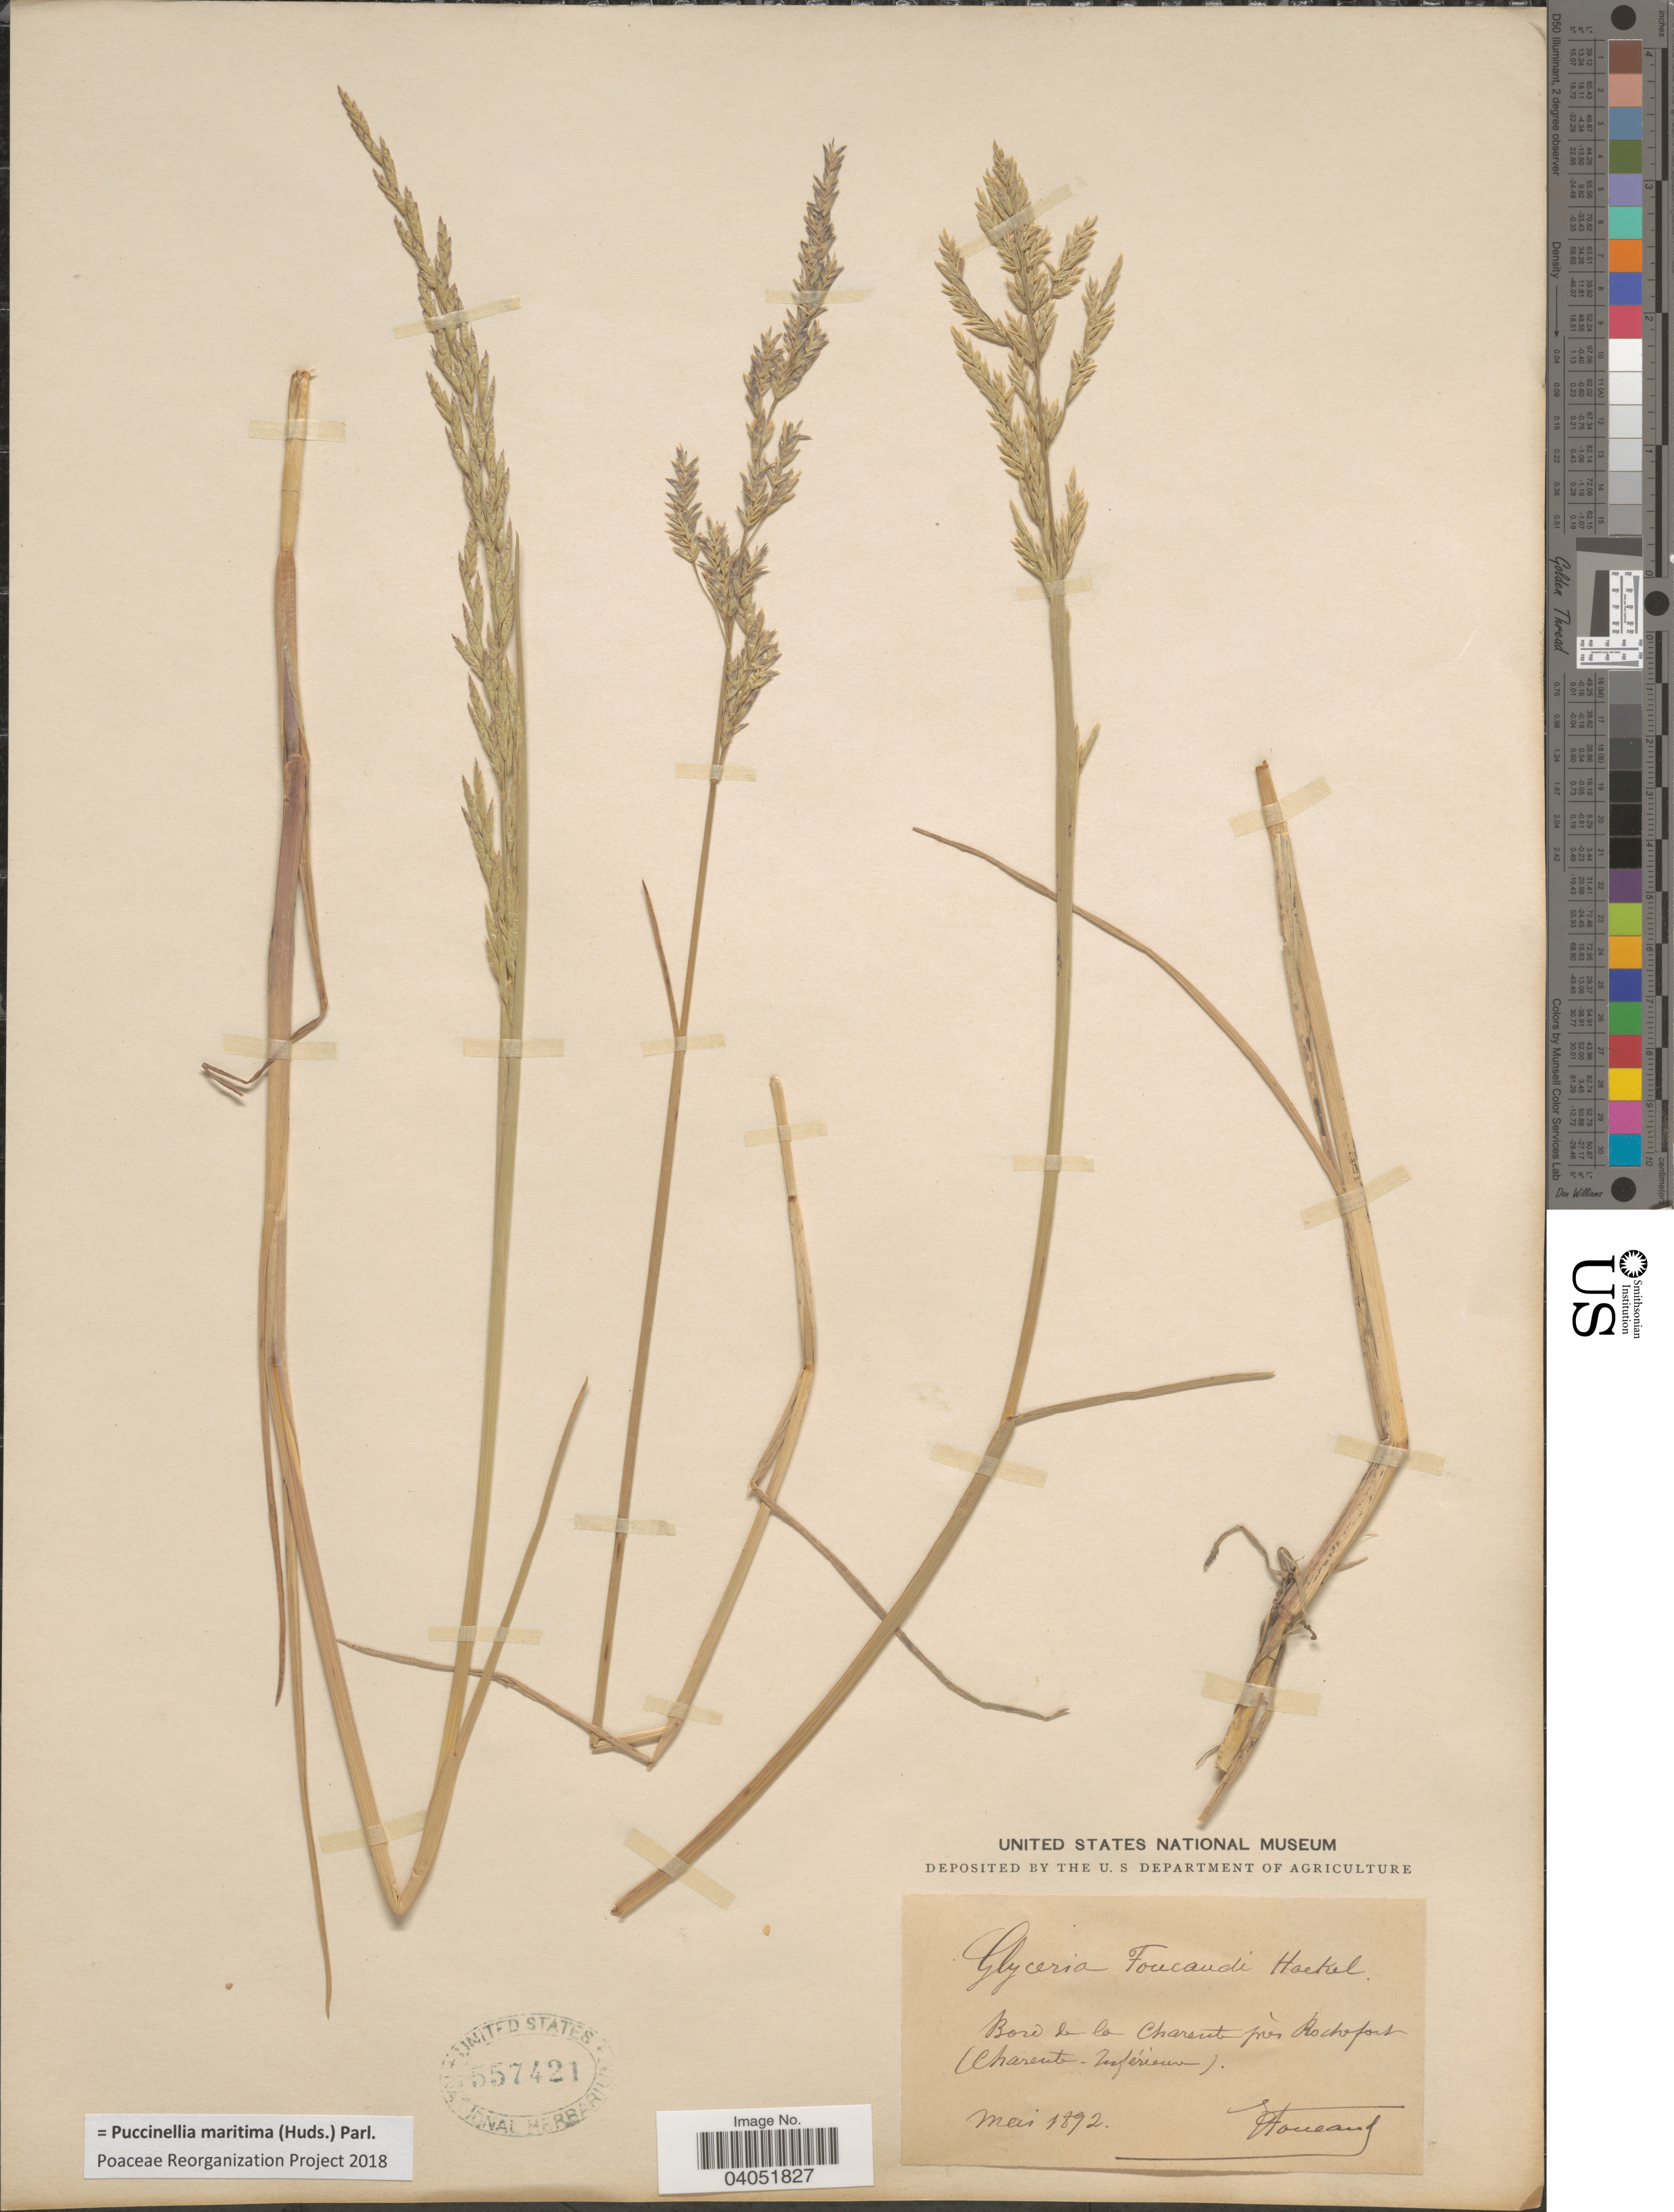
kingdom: Plantae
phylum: Tracheophyta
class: Liliopsida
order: Poales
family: Poaceae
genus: Puccinellia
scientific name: Puccinellia maritima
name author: (Huds.) Parl.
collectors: -. Howard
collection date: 1892-05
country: France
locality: Bord de la Charente près Rochefort (Charente-Inférieure).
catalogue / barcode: US 557421